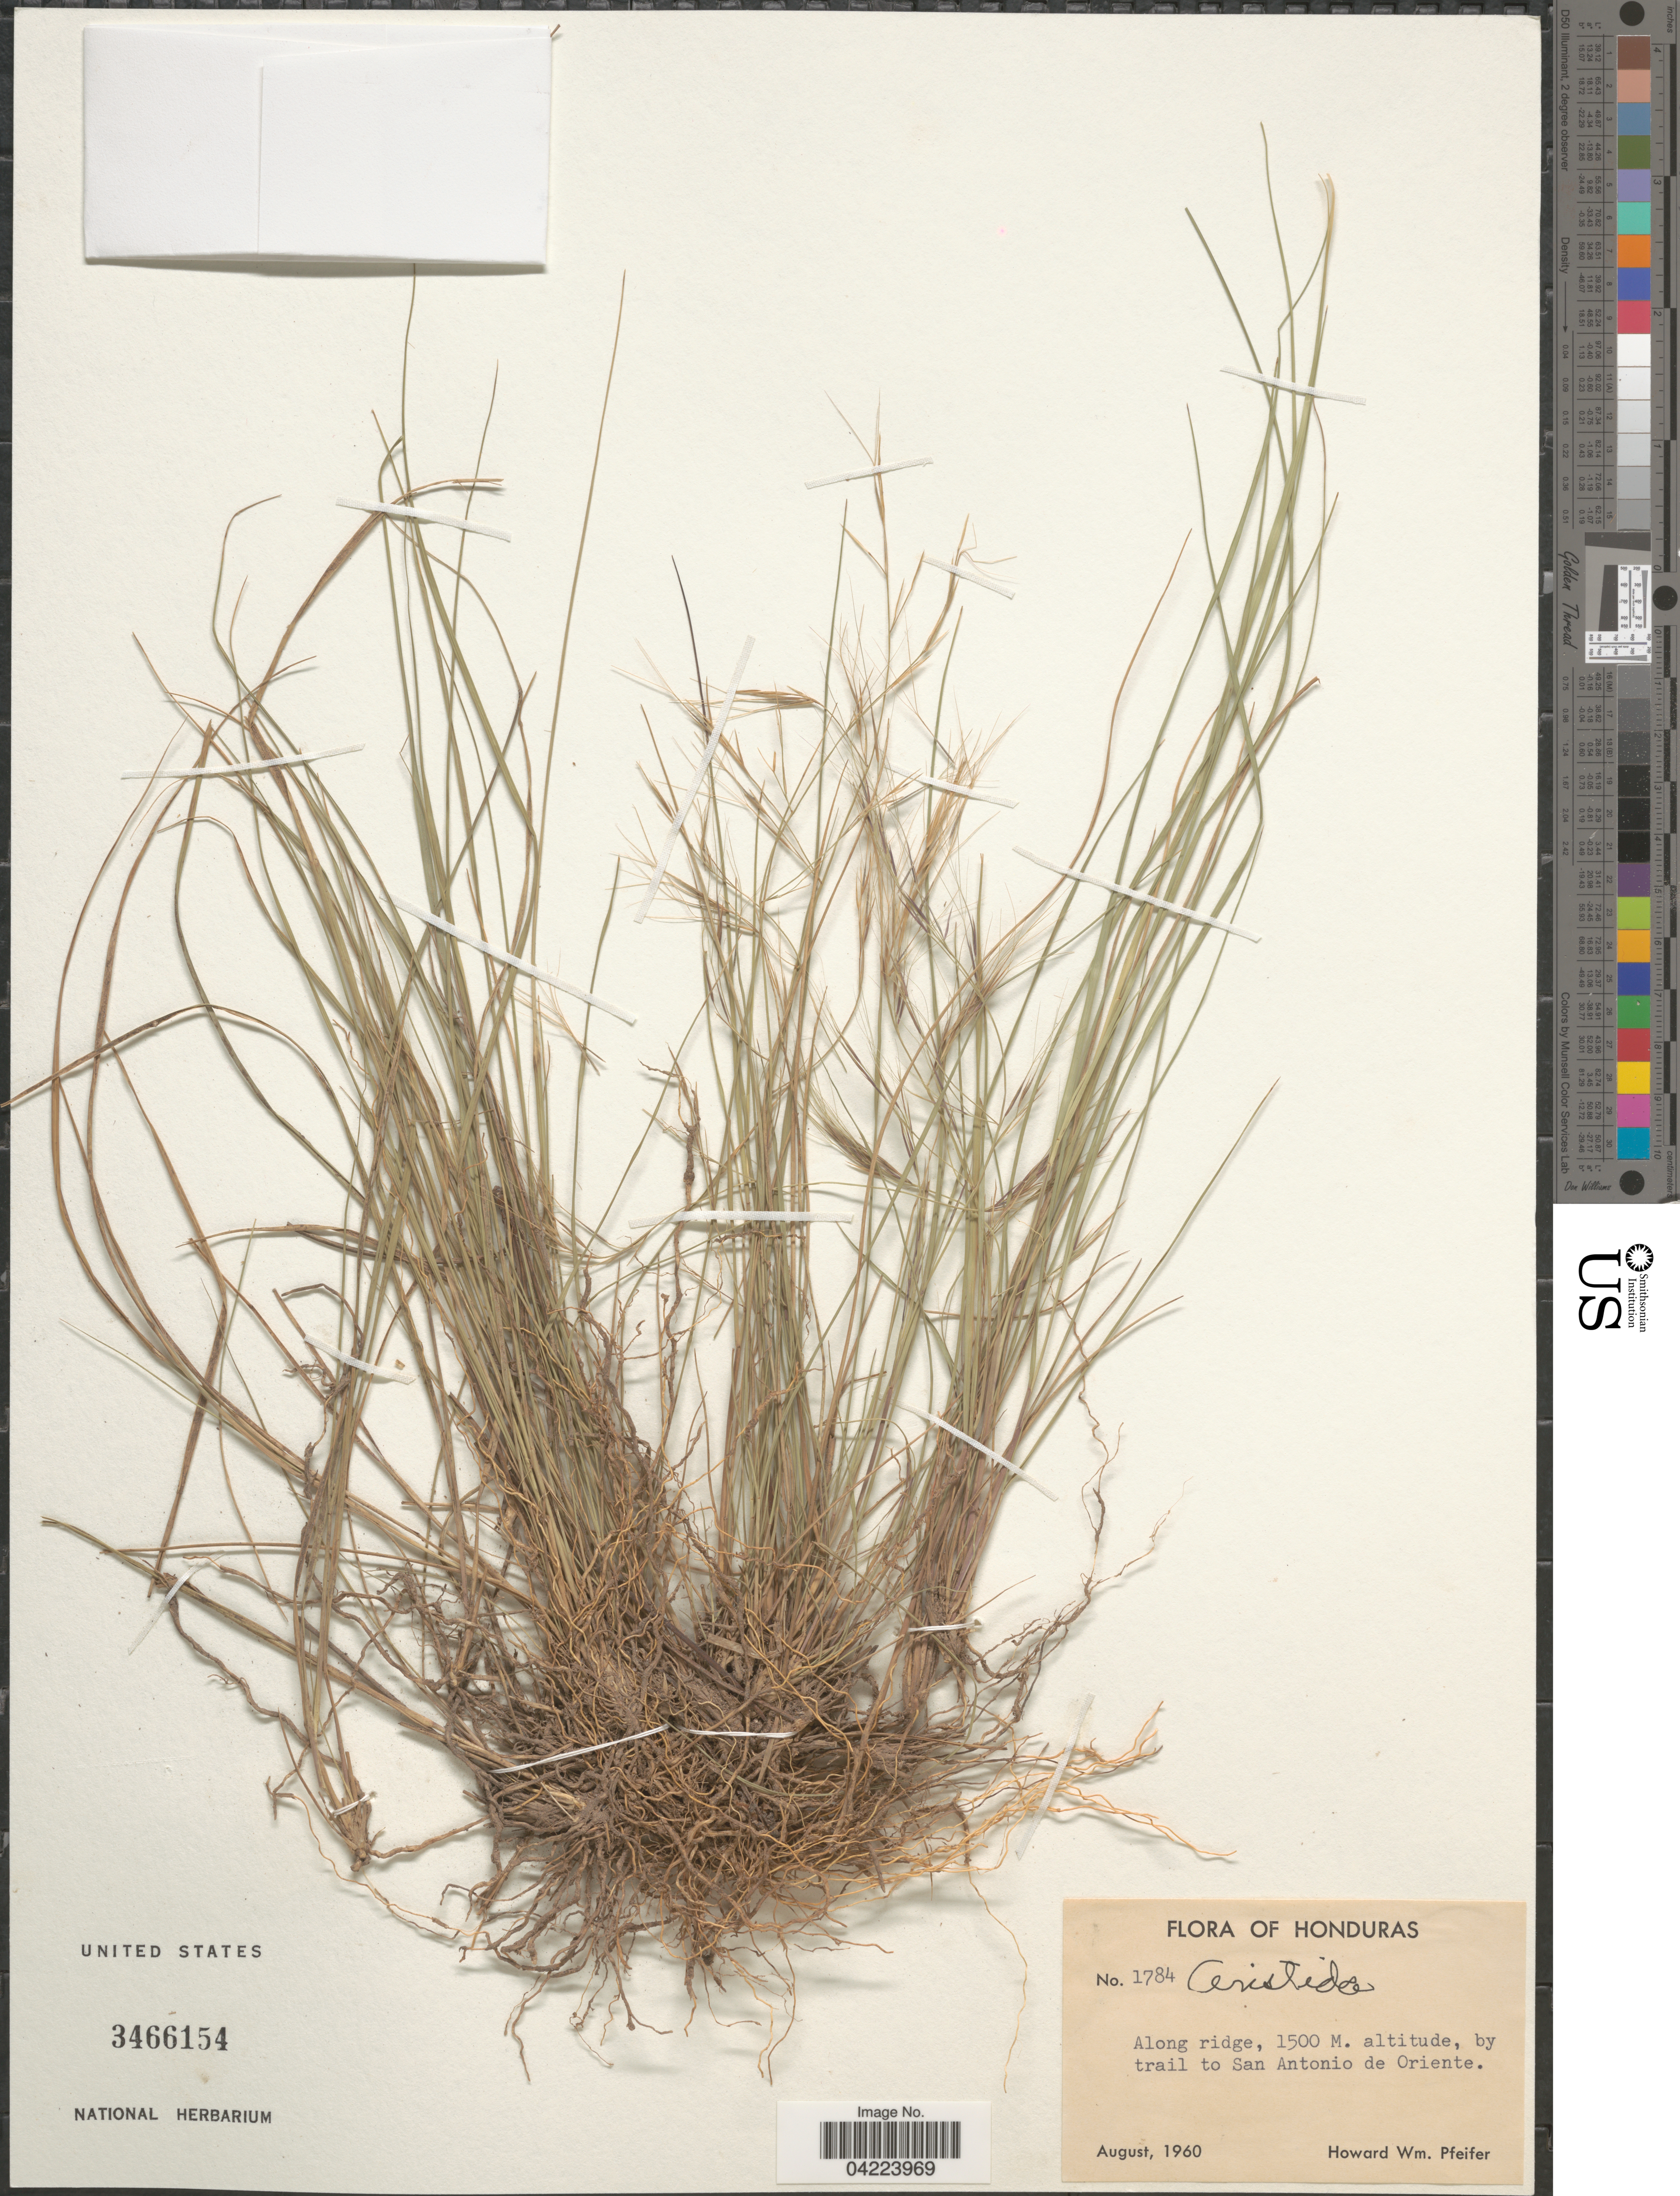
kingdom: Plantae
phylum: Tracheophyta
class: Liliopsida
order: Poales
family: Poaceae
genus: Aristida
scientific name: Aristida sp.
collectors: H. W. Pfeifer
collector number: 1784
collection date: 1960-08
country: Honduras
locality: Along ridge, by trail to San Antonio de Oriente.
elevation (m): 1500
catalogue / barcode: US 3466154